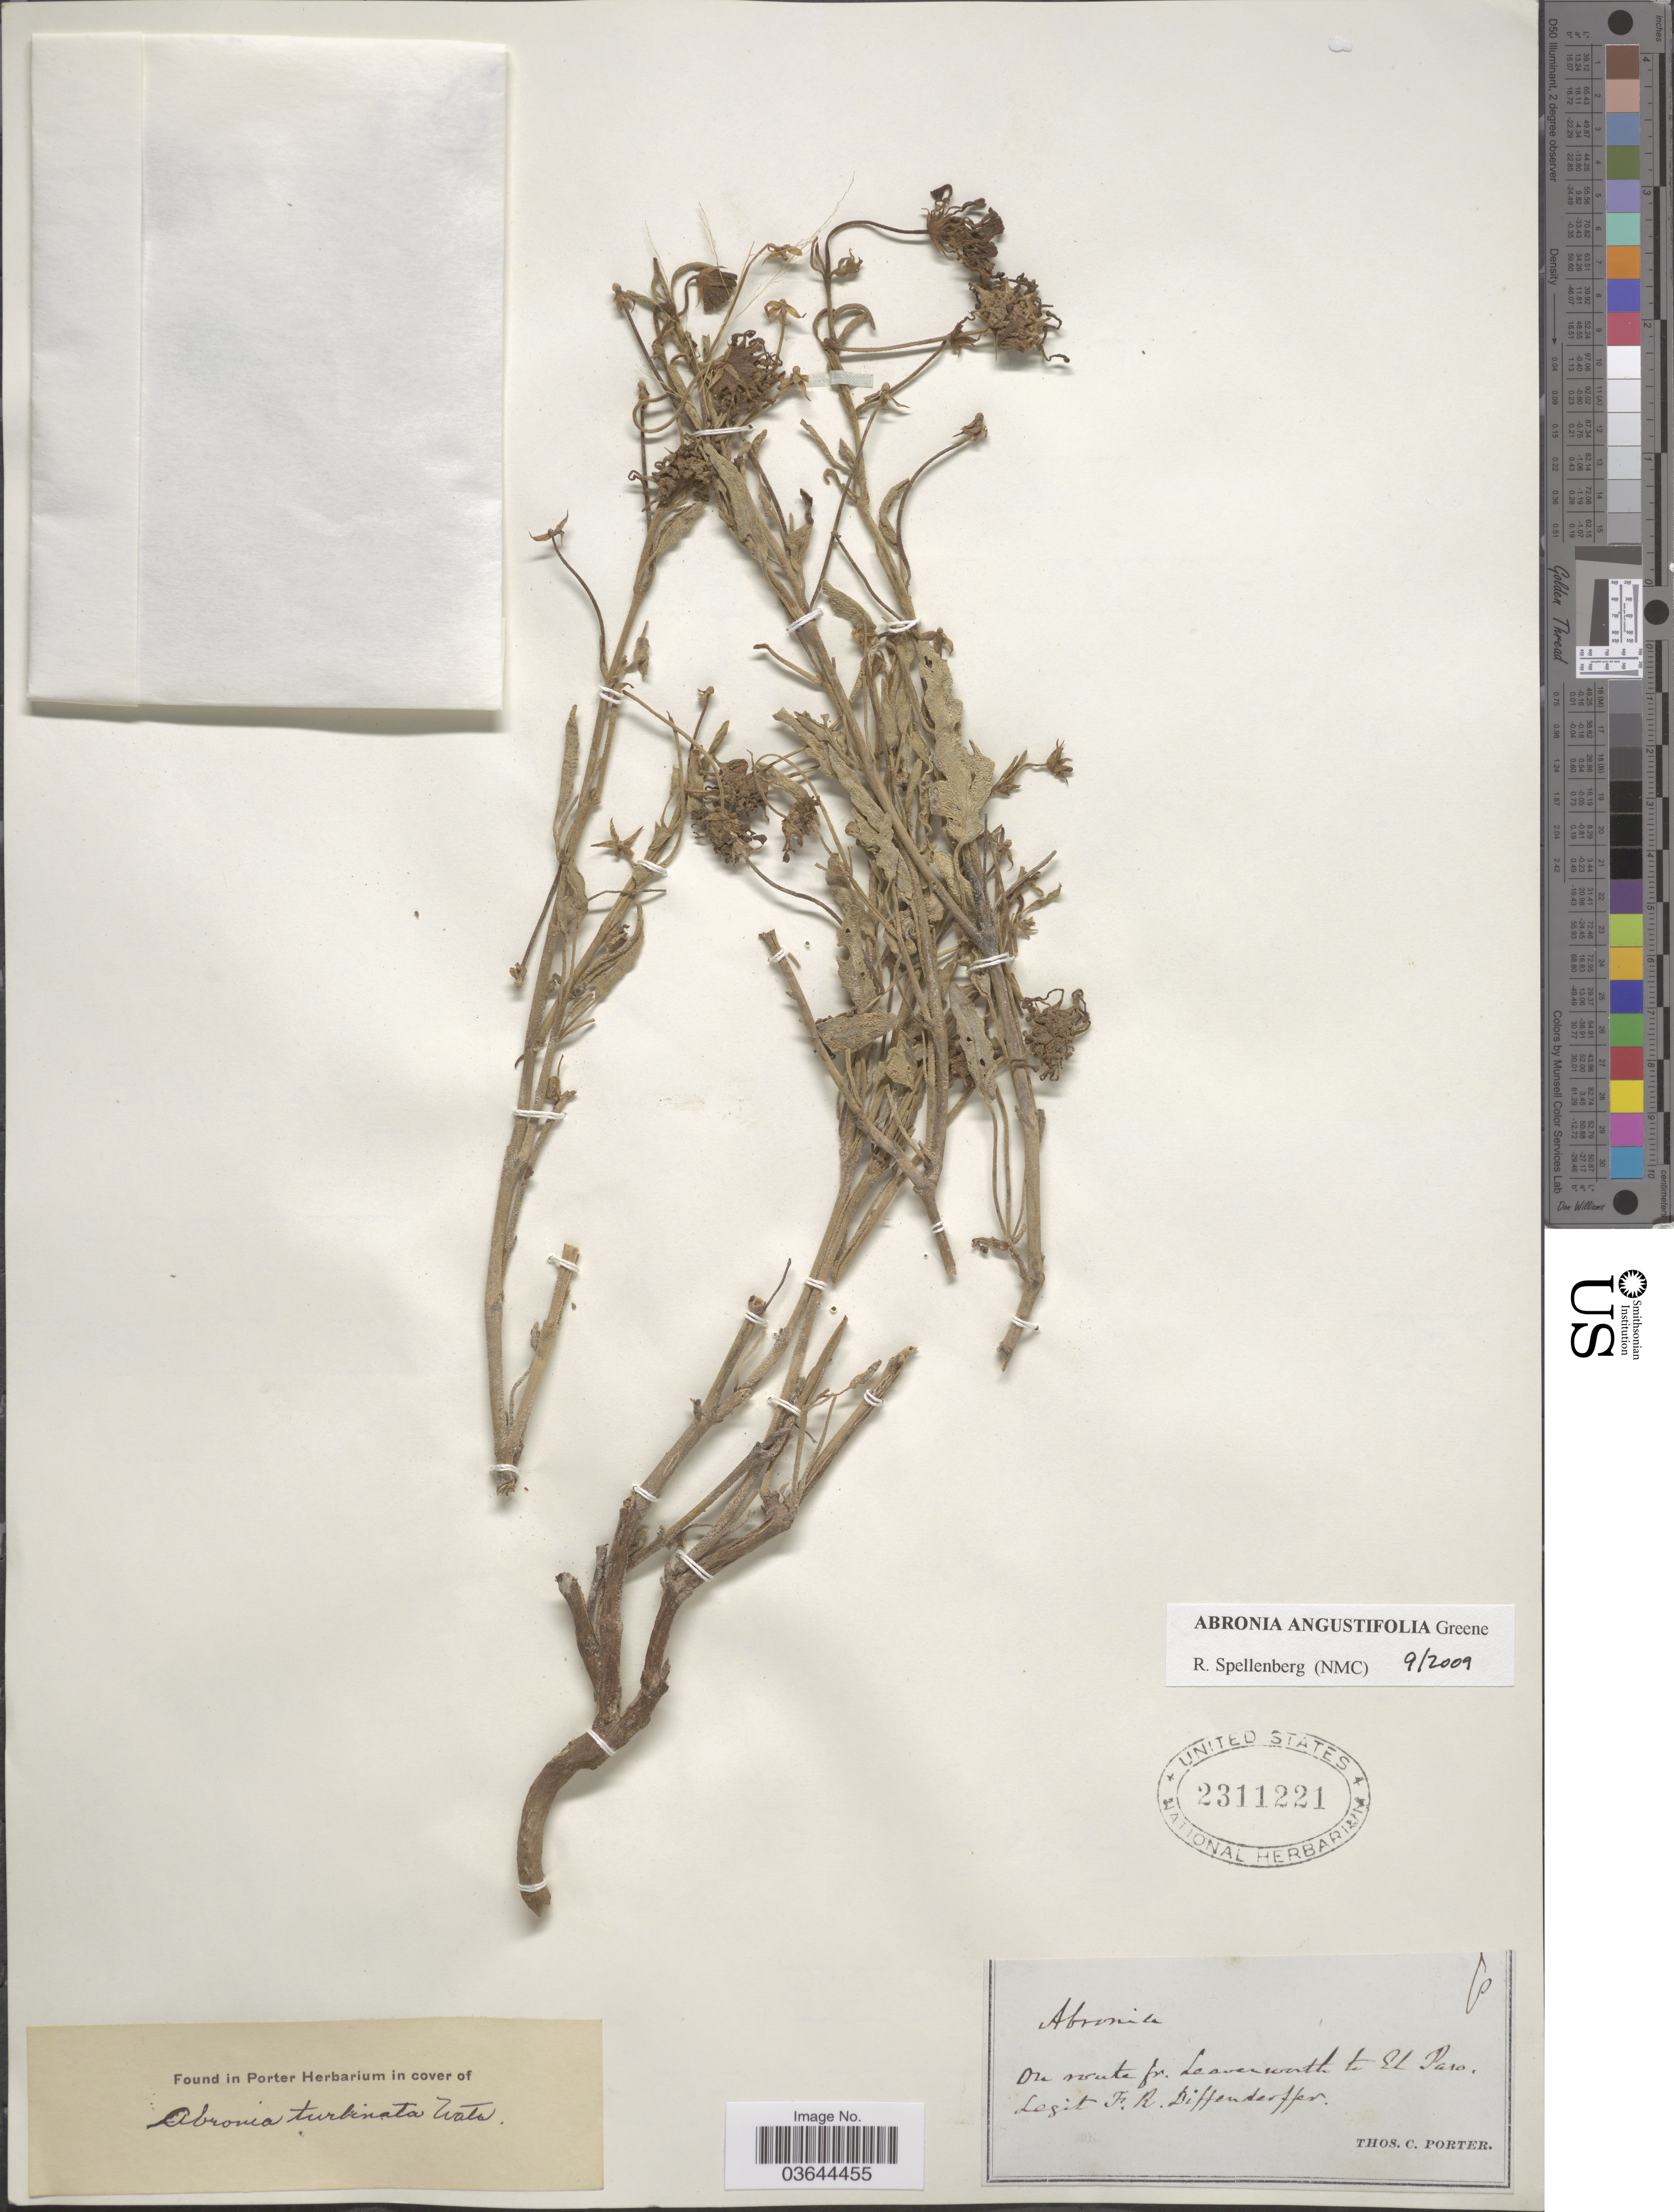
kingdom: Plantae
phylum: Tracheophyta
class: Magnoliopsida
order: Caryophyllales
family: Nyctaginaceae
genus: Abronia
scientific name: Abronia angustifolia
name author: Greene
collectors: F. Diffenderffer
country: United States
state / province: Texas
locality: On route pr. Leavenworth to El Paso.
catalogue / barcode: US 2311221